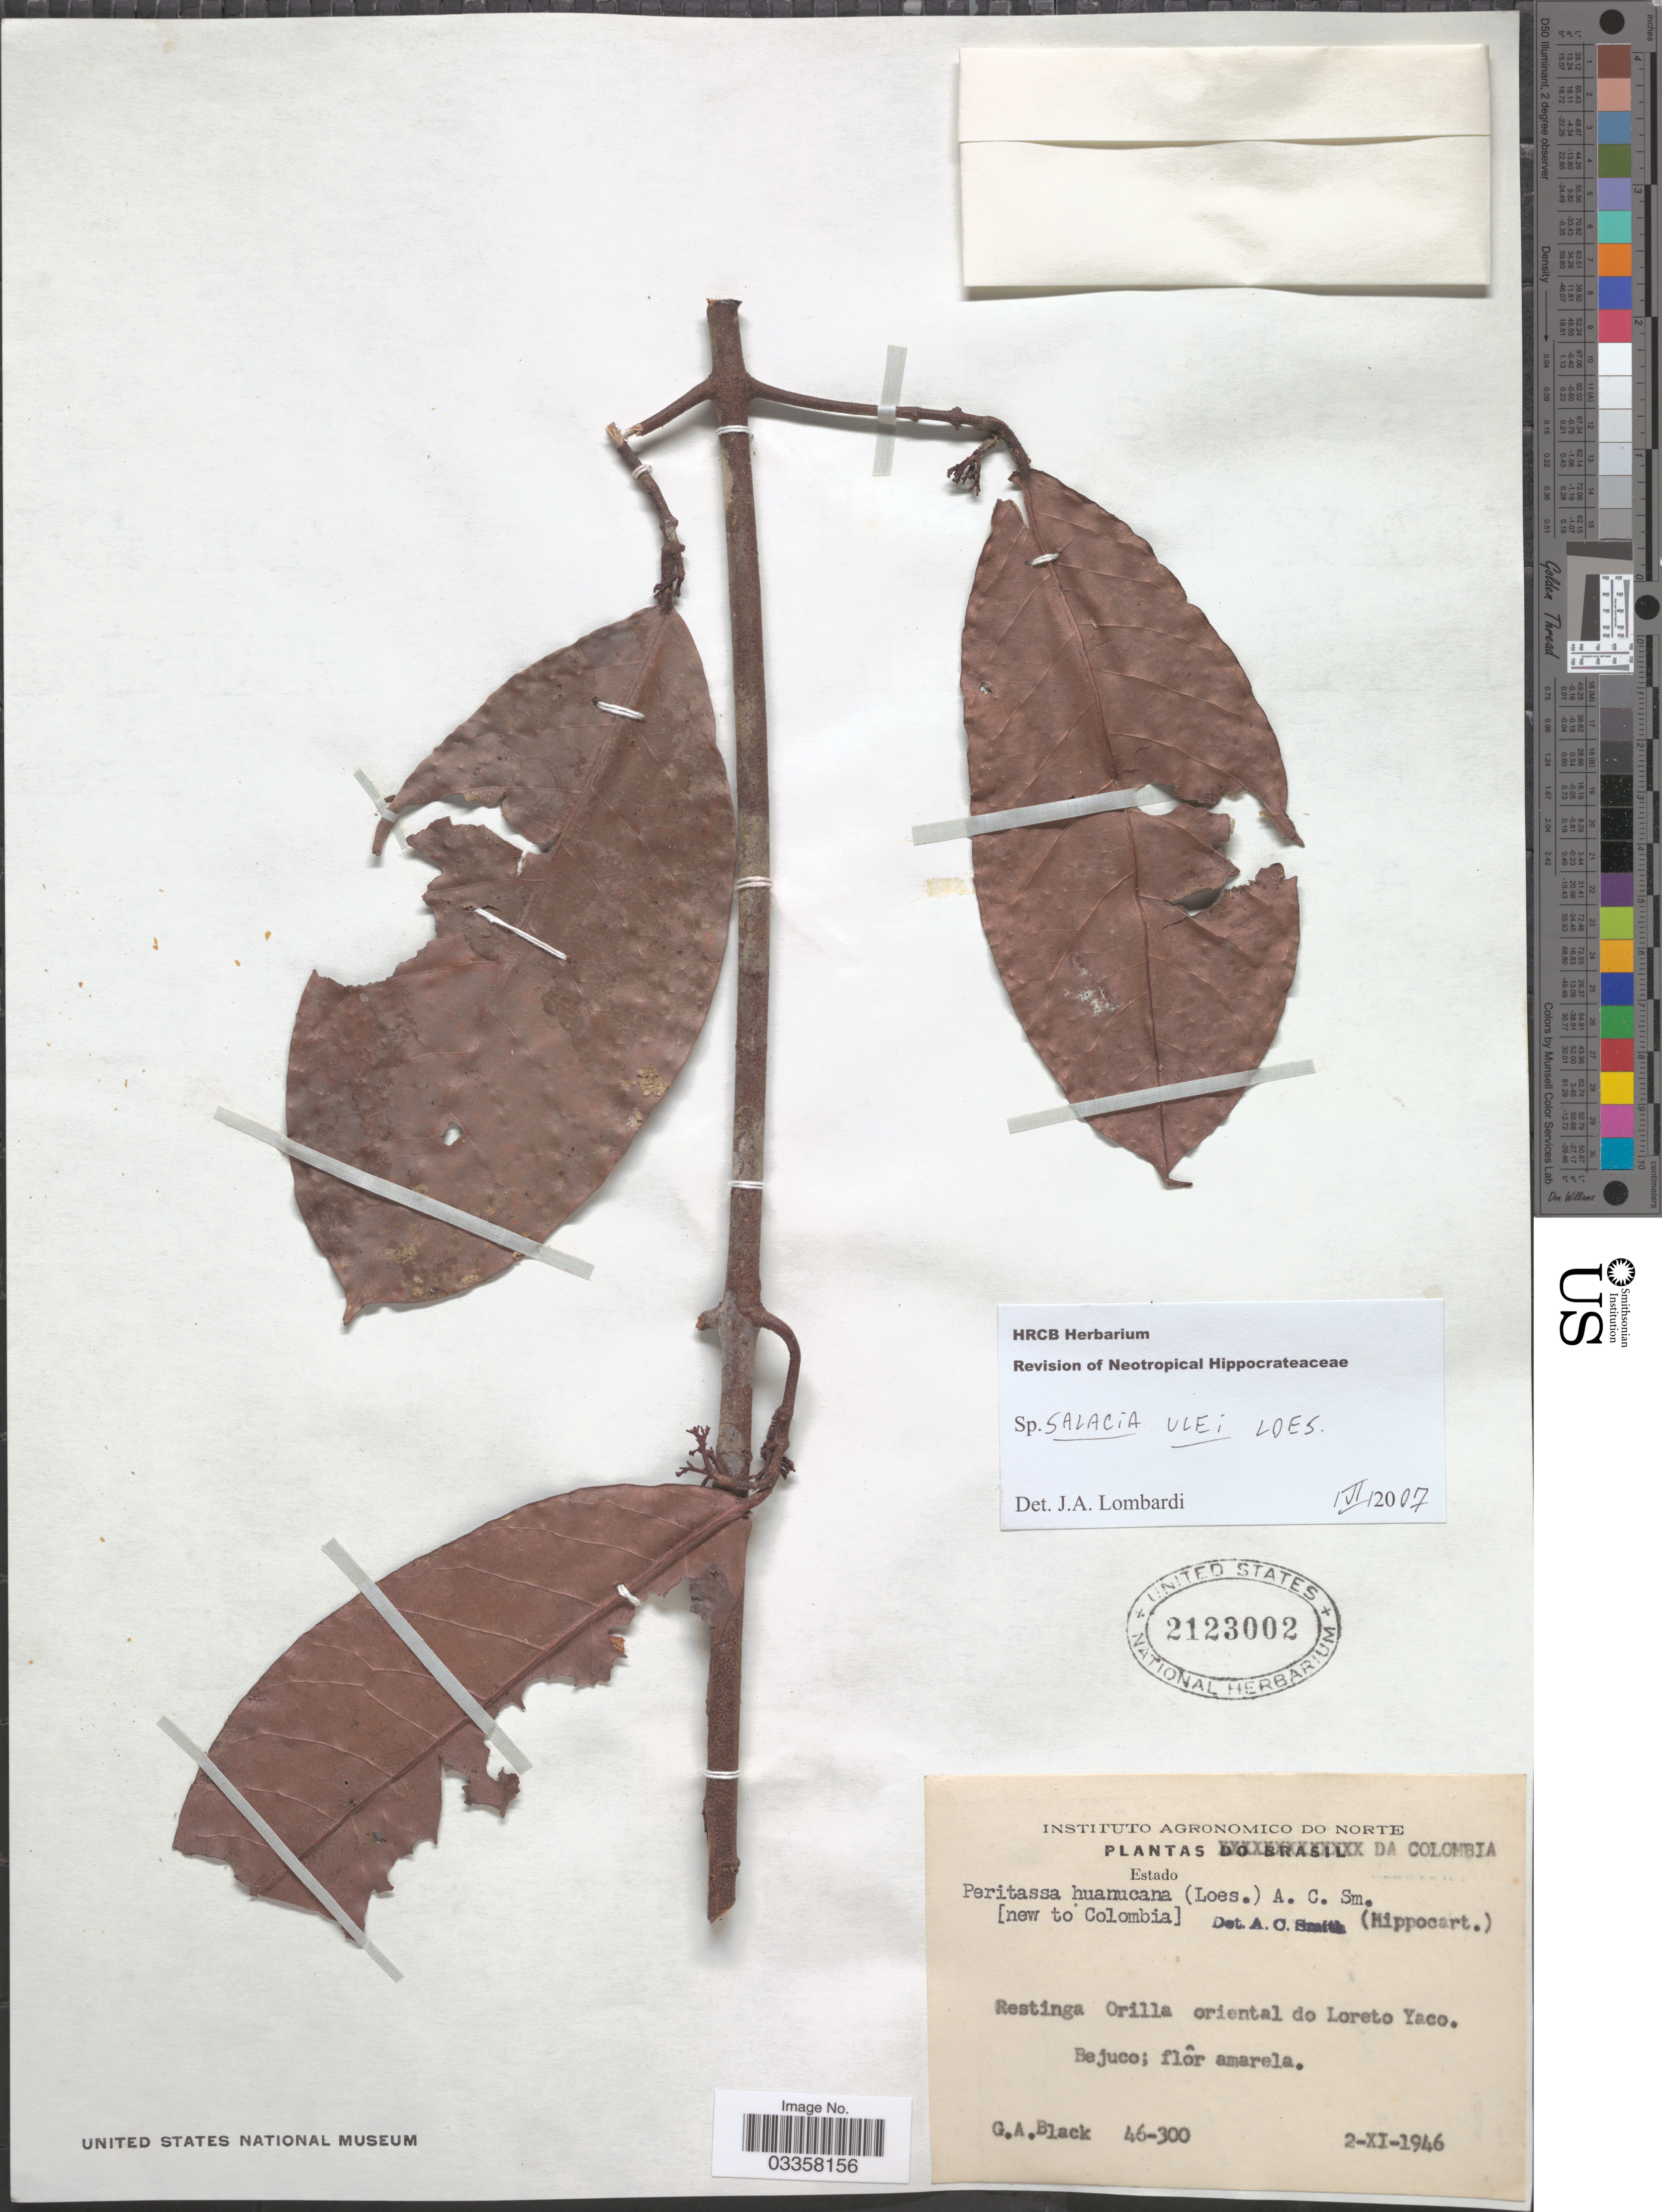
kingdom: Plantae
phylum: Tracheophyta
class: Magnoliopsida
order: Celastrales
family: Celastraceae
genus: Salacia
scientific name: Salacia ulei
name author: Loes.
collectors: G. A. Black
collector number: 46-300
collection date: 1946-11-02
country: Colombia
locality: Restinga Orilla oriental do Loreto Yaco.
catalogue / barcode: US 2123002